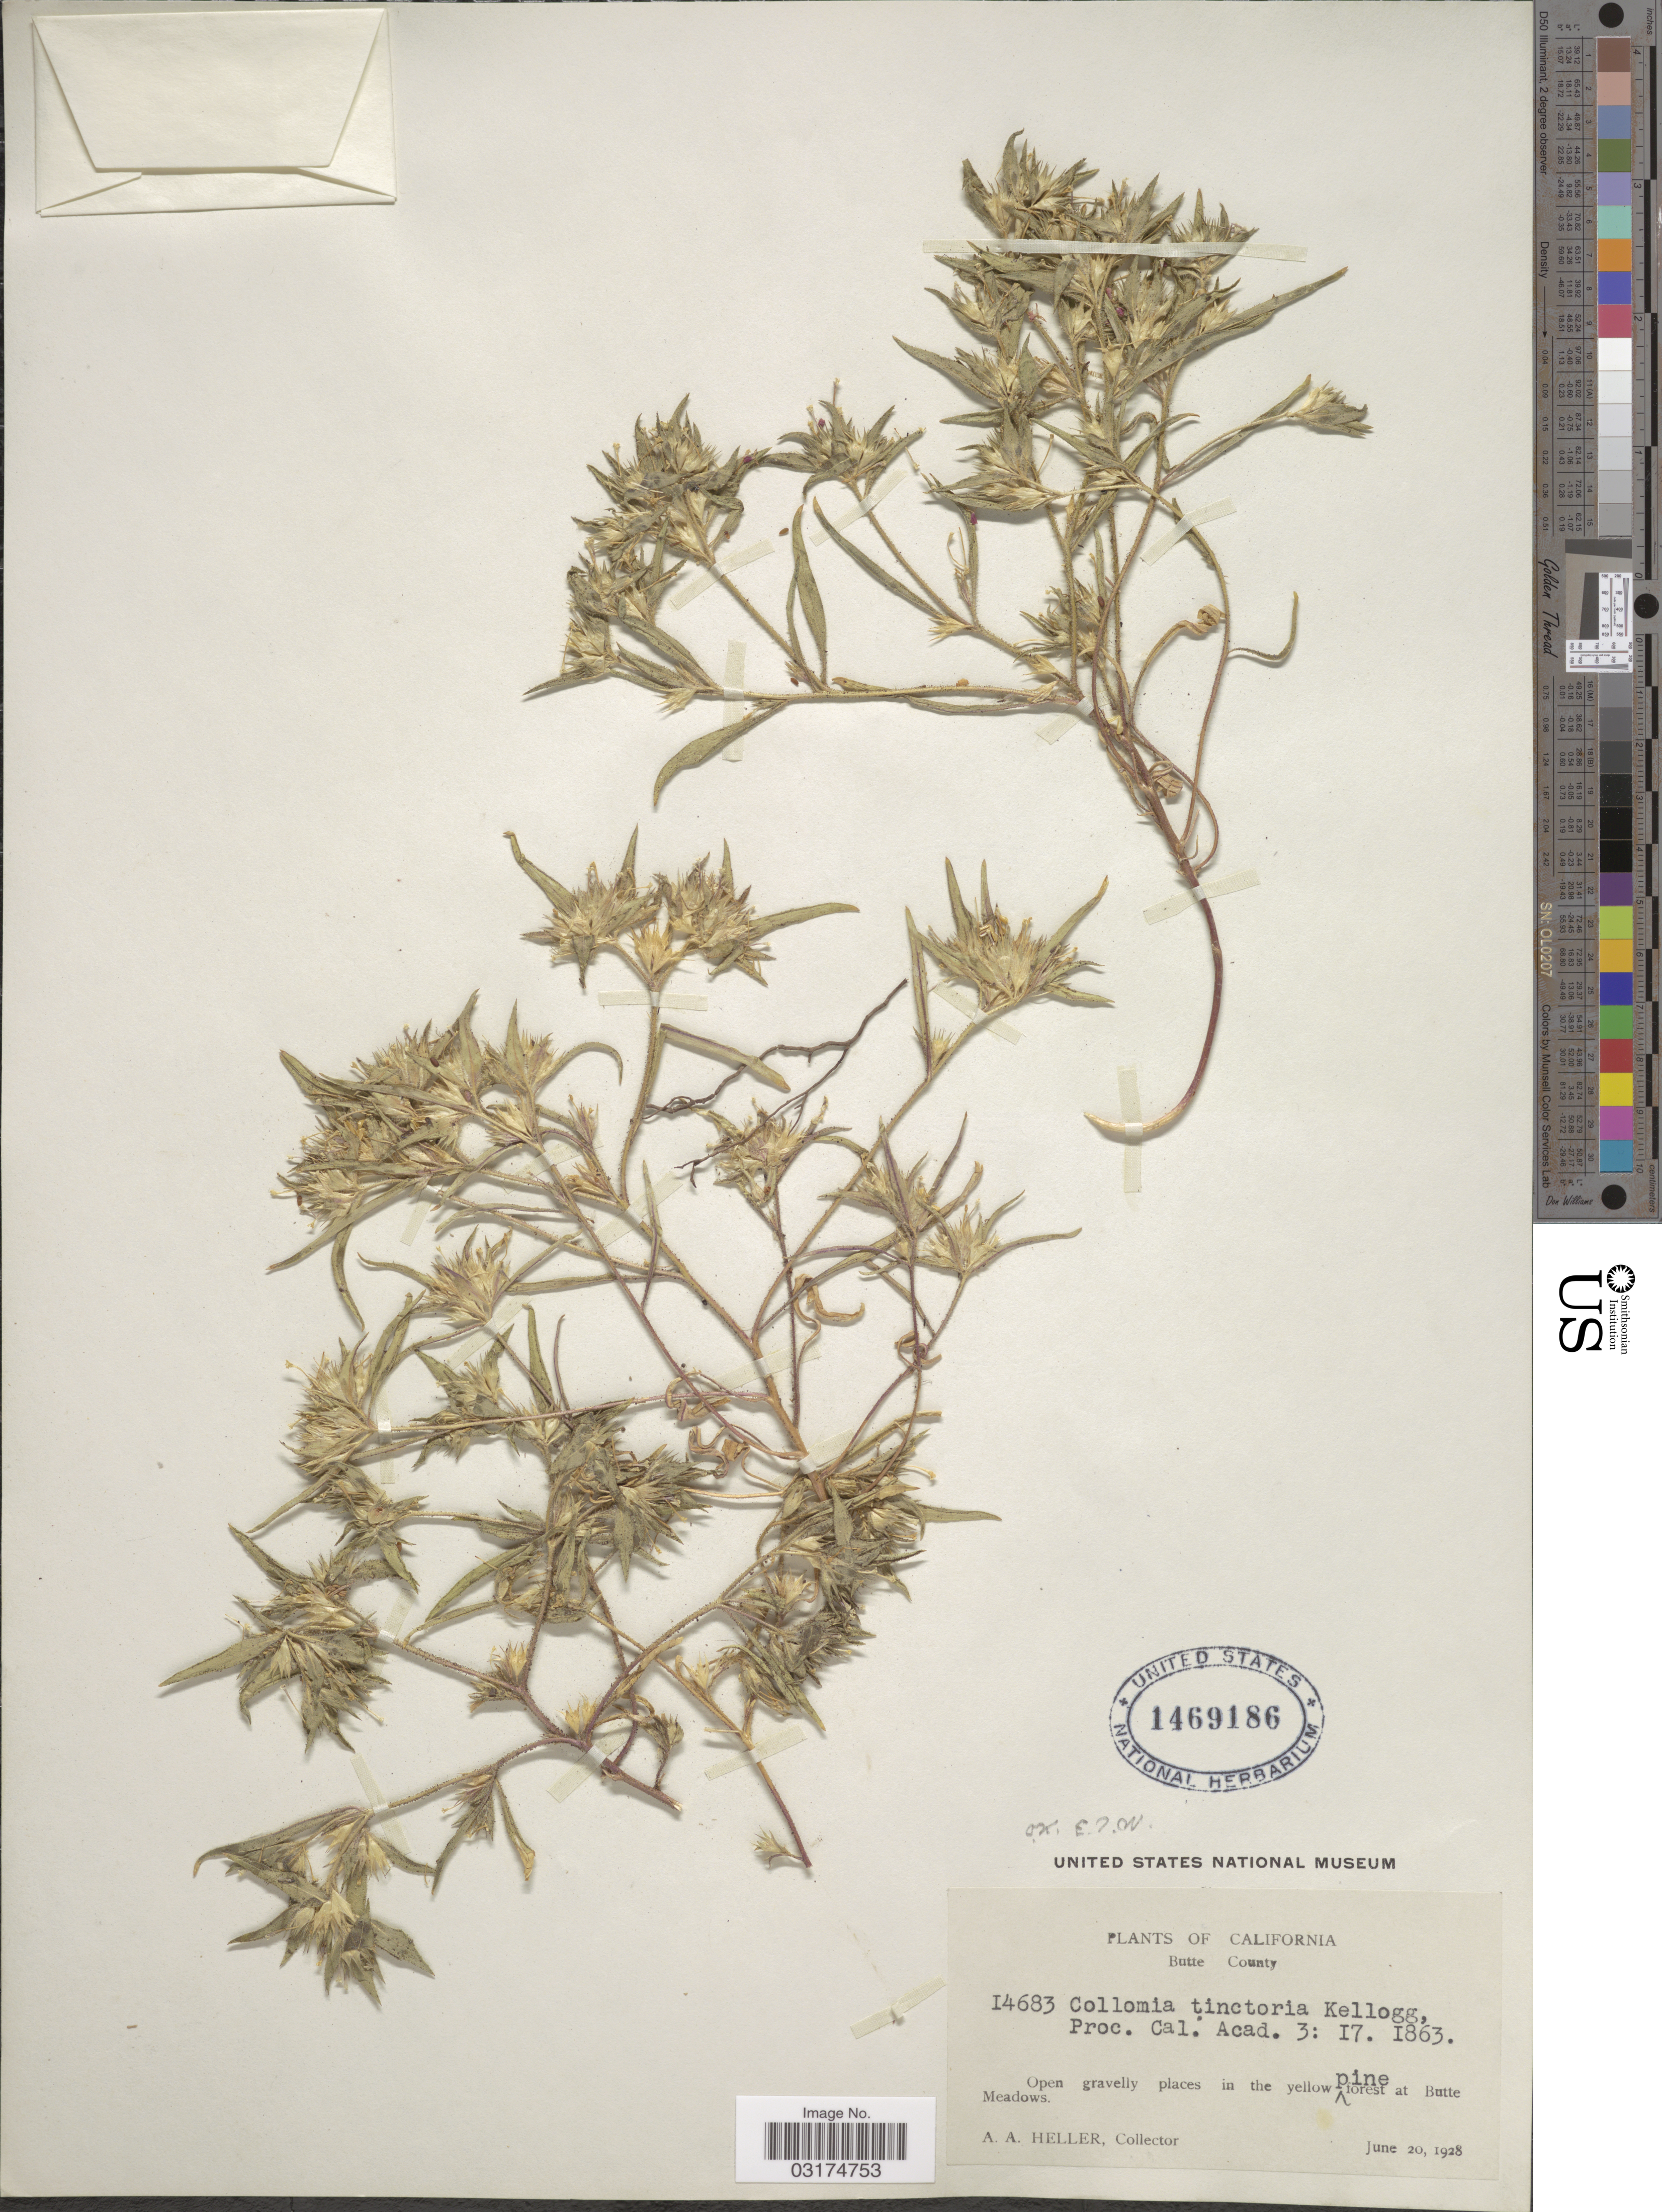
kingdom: Plantae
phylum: Tracheophyta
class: Magnoliopsida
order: Ericales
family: Polemoniaceae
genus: Collomia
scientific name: Collomia tinctoria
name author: Kellogg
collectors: A. A. Heller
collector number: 14683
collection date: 1928-06-20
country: United States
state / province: California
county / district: Butte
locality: Butte County. Open gravelly places in the yellow pine forest at Butte Meadows.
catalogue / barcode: US 1469186